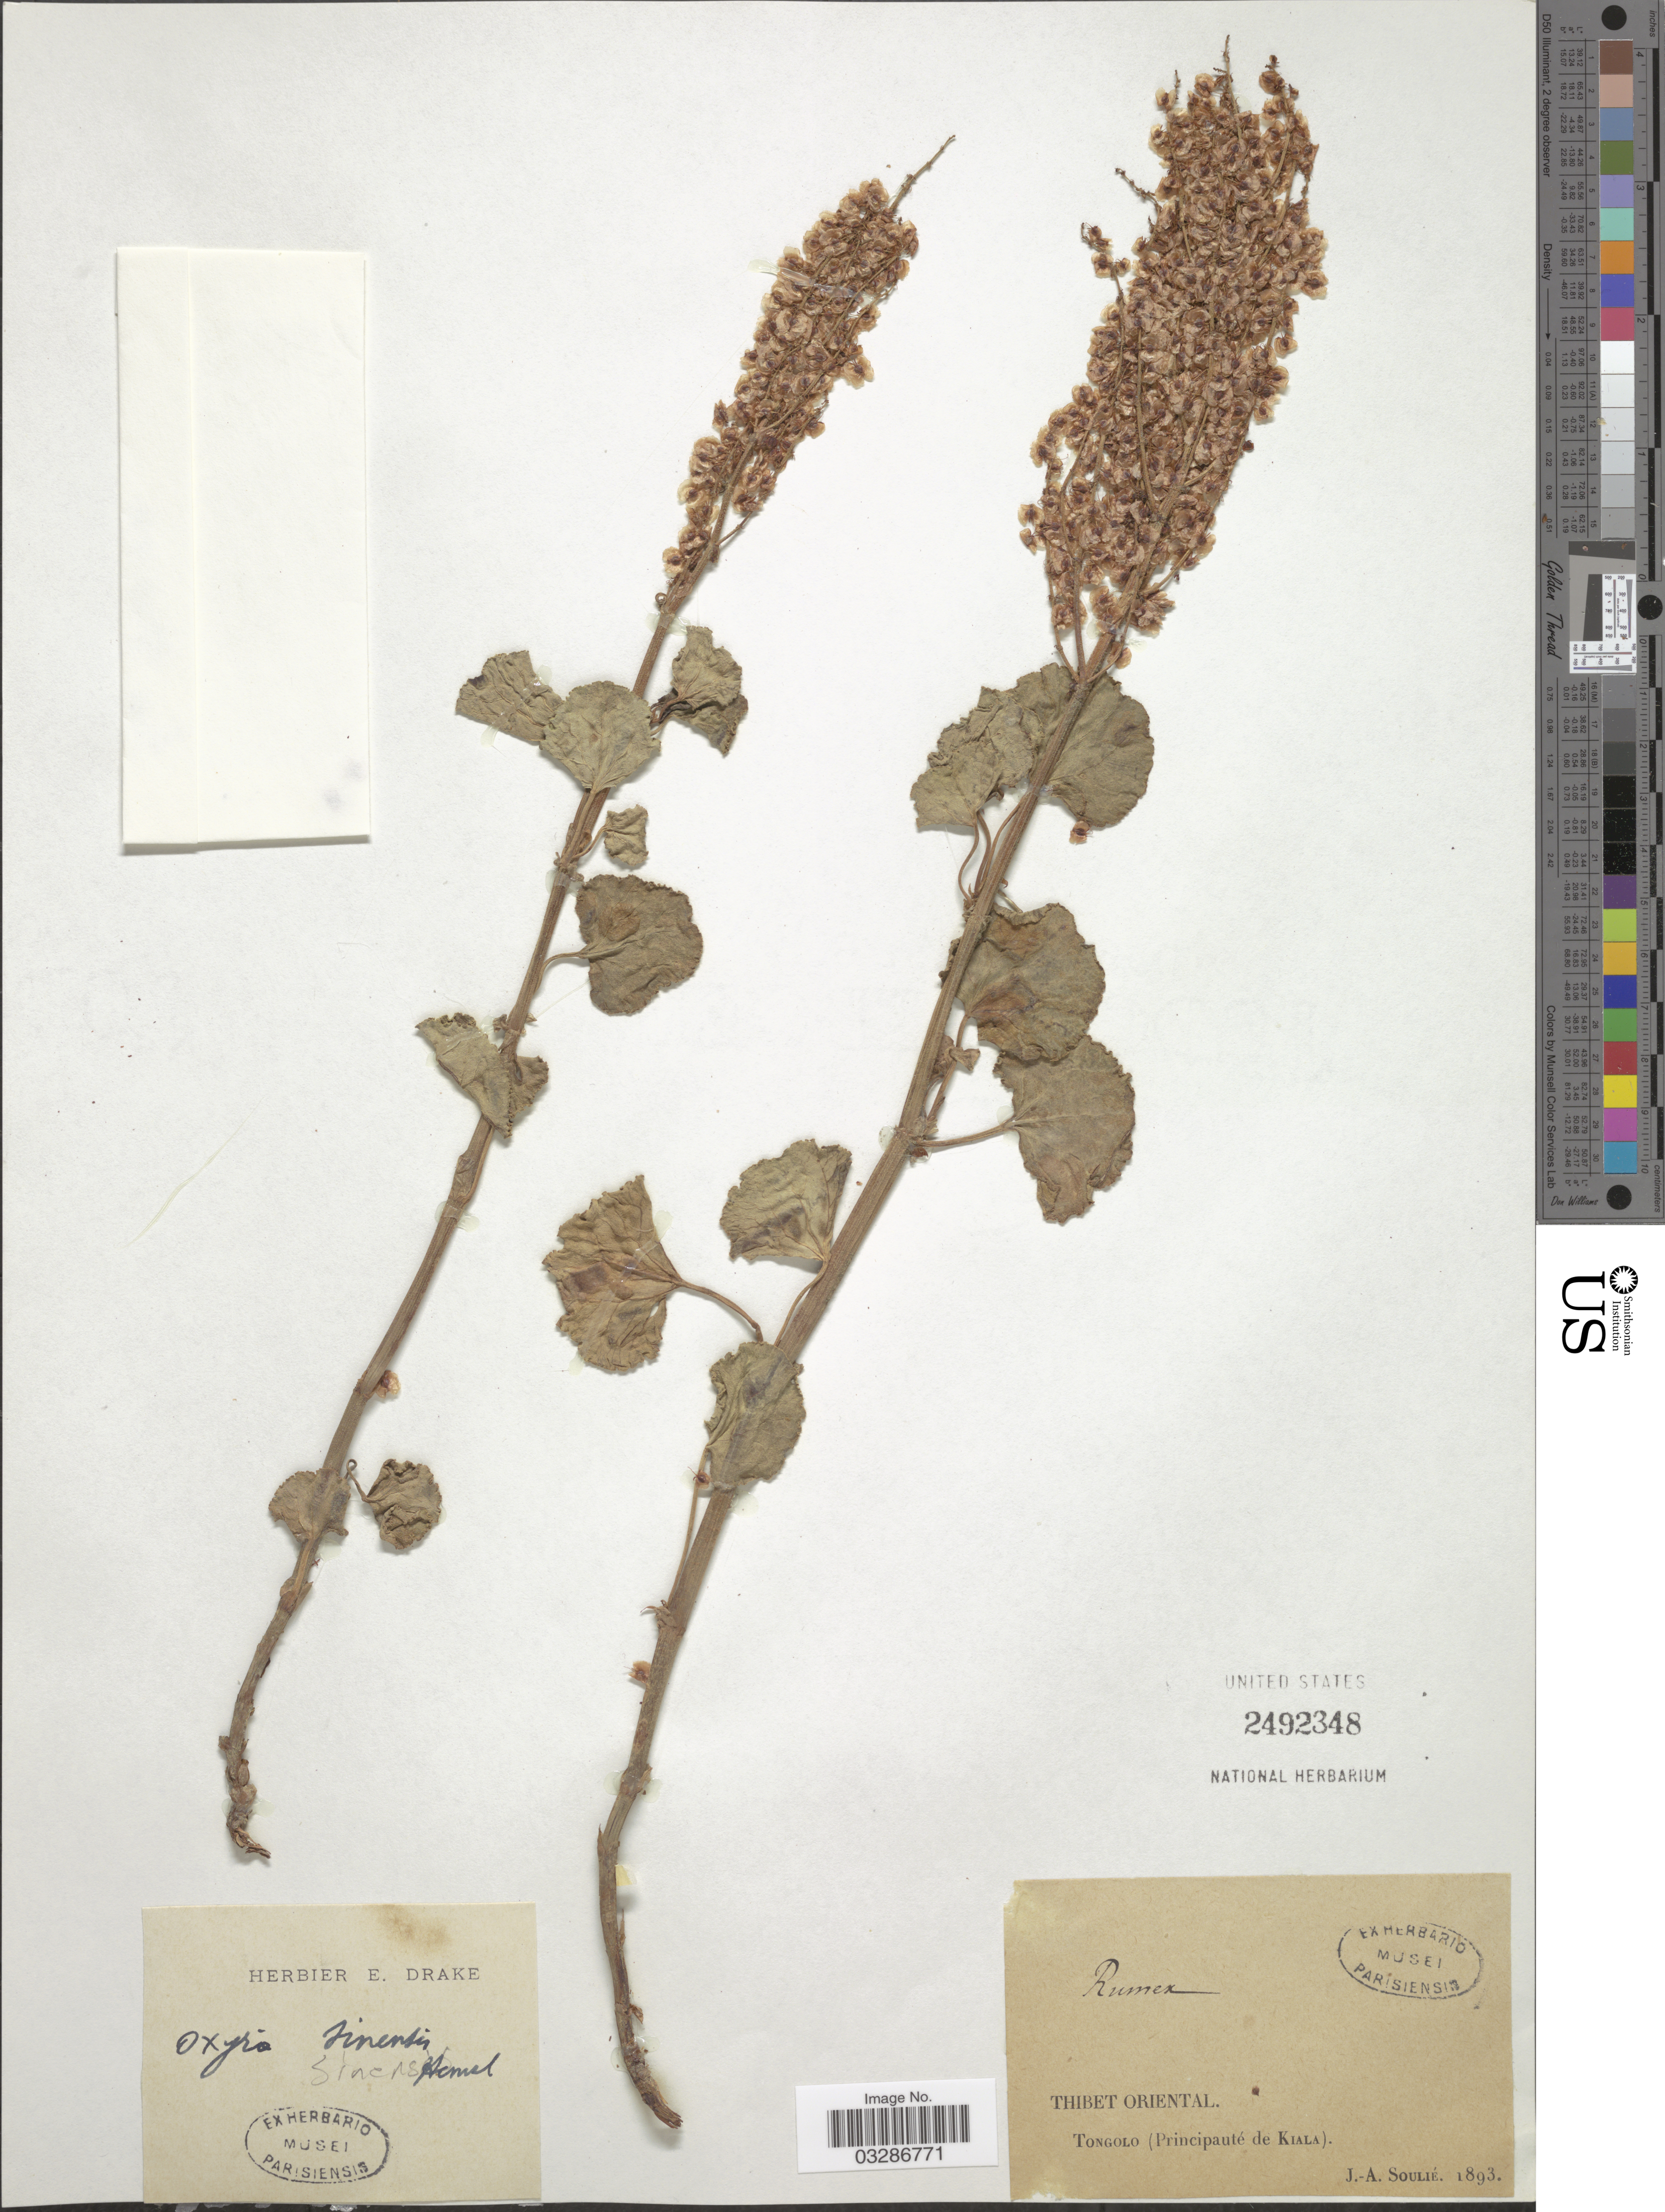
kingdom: Plantae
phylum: Tracheophyta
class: Magnoliopsida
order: Caryophyllales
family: Polygonaceae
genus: Oxyria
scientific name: Oxyria sinensis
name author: Hemsl.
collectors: J. Soulié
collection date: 1893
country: China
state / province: Xizang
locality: Thibet Oriental. Tongolo (Principauté de Kiala).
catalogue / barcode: US 2492348